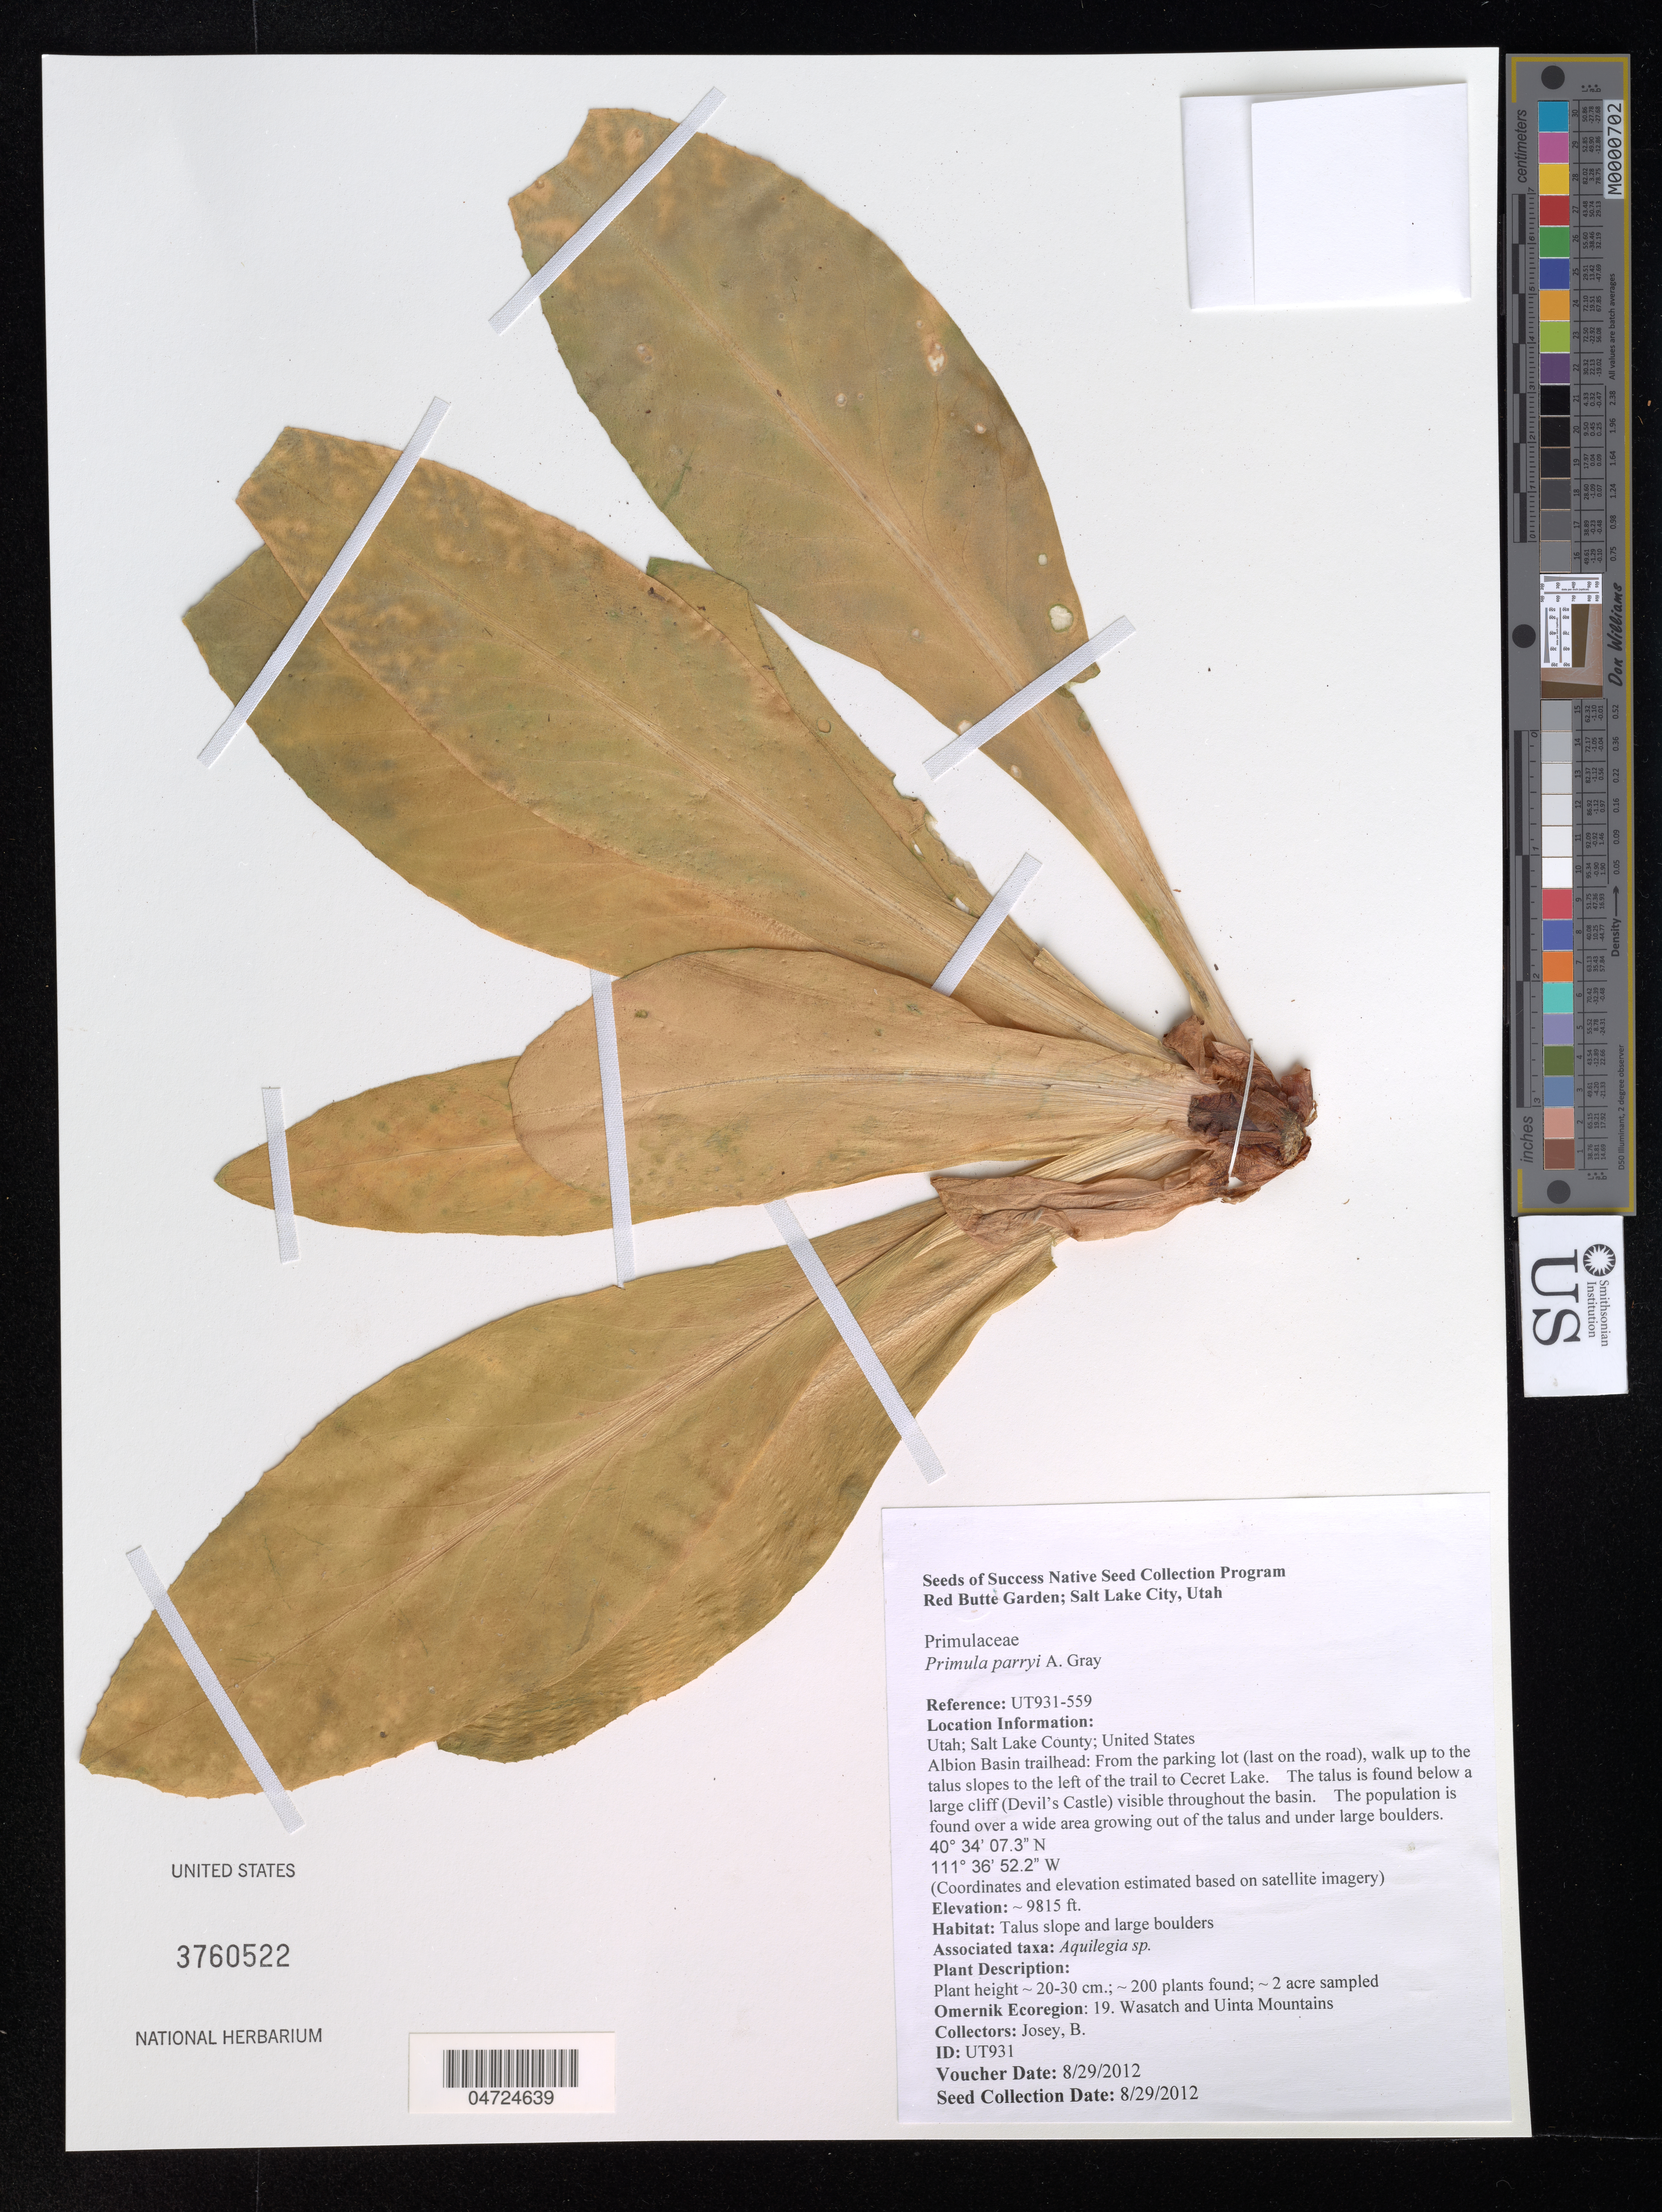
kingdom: Plantae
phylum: Tracheophyta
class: Magnoliopsida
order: Ericales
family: Primulaceae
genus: Primula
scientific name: Primula parryi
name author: A. Gray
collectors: B. Josey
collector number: UT931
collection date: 2012-08-29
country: United States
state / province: Utah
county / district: Salt Lake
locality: Salt Lake County. Albion Basin trailhead: From the parking lot (last on the road), walk up to the talus slopes to the left of the trail to Cecret Lake. The talis is found below a large cliff (Devil's Castle) visible throughout the basin. Omernik Ecoregion: 19. Wasatch and Uinta Mountains.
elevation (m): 2992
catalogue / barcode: US 3760522